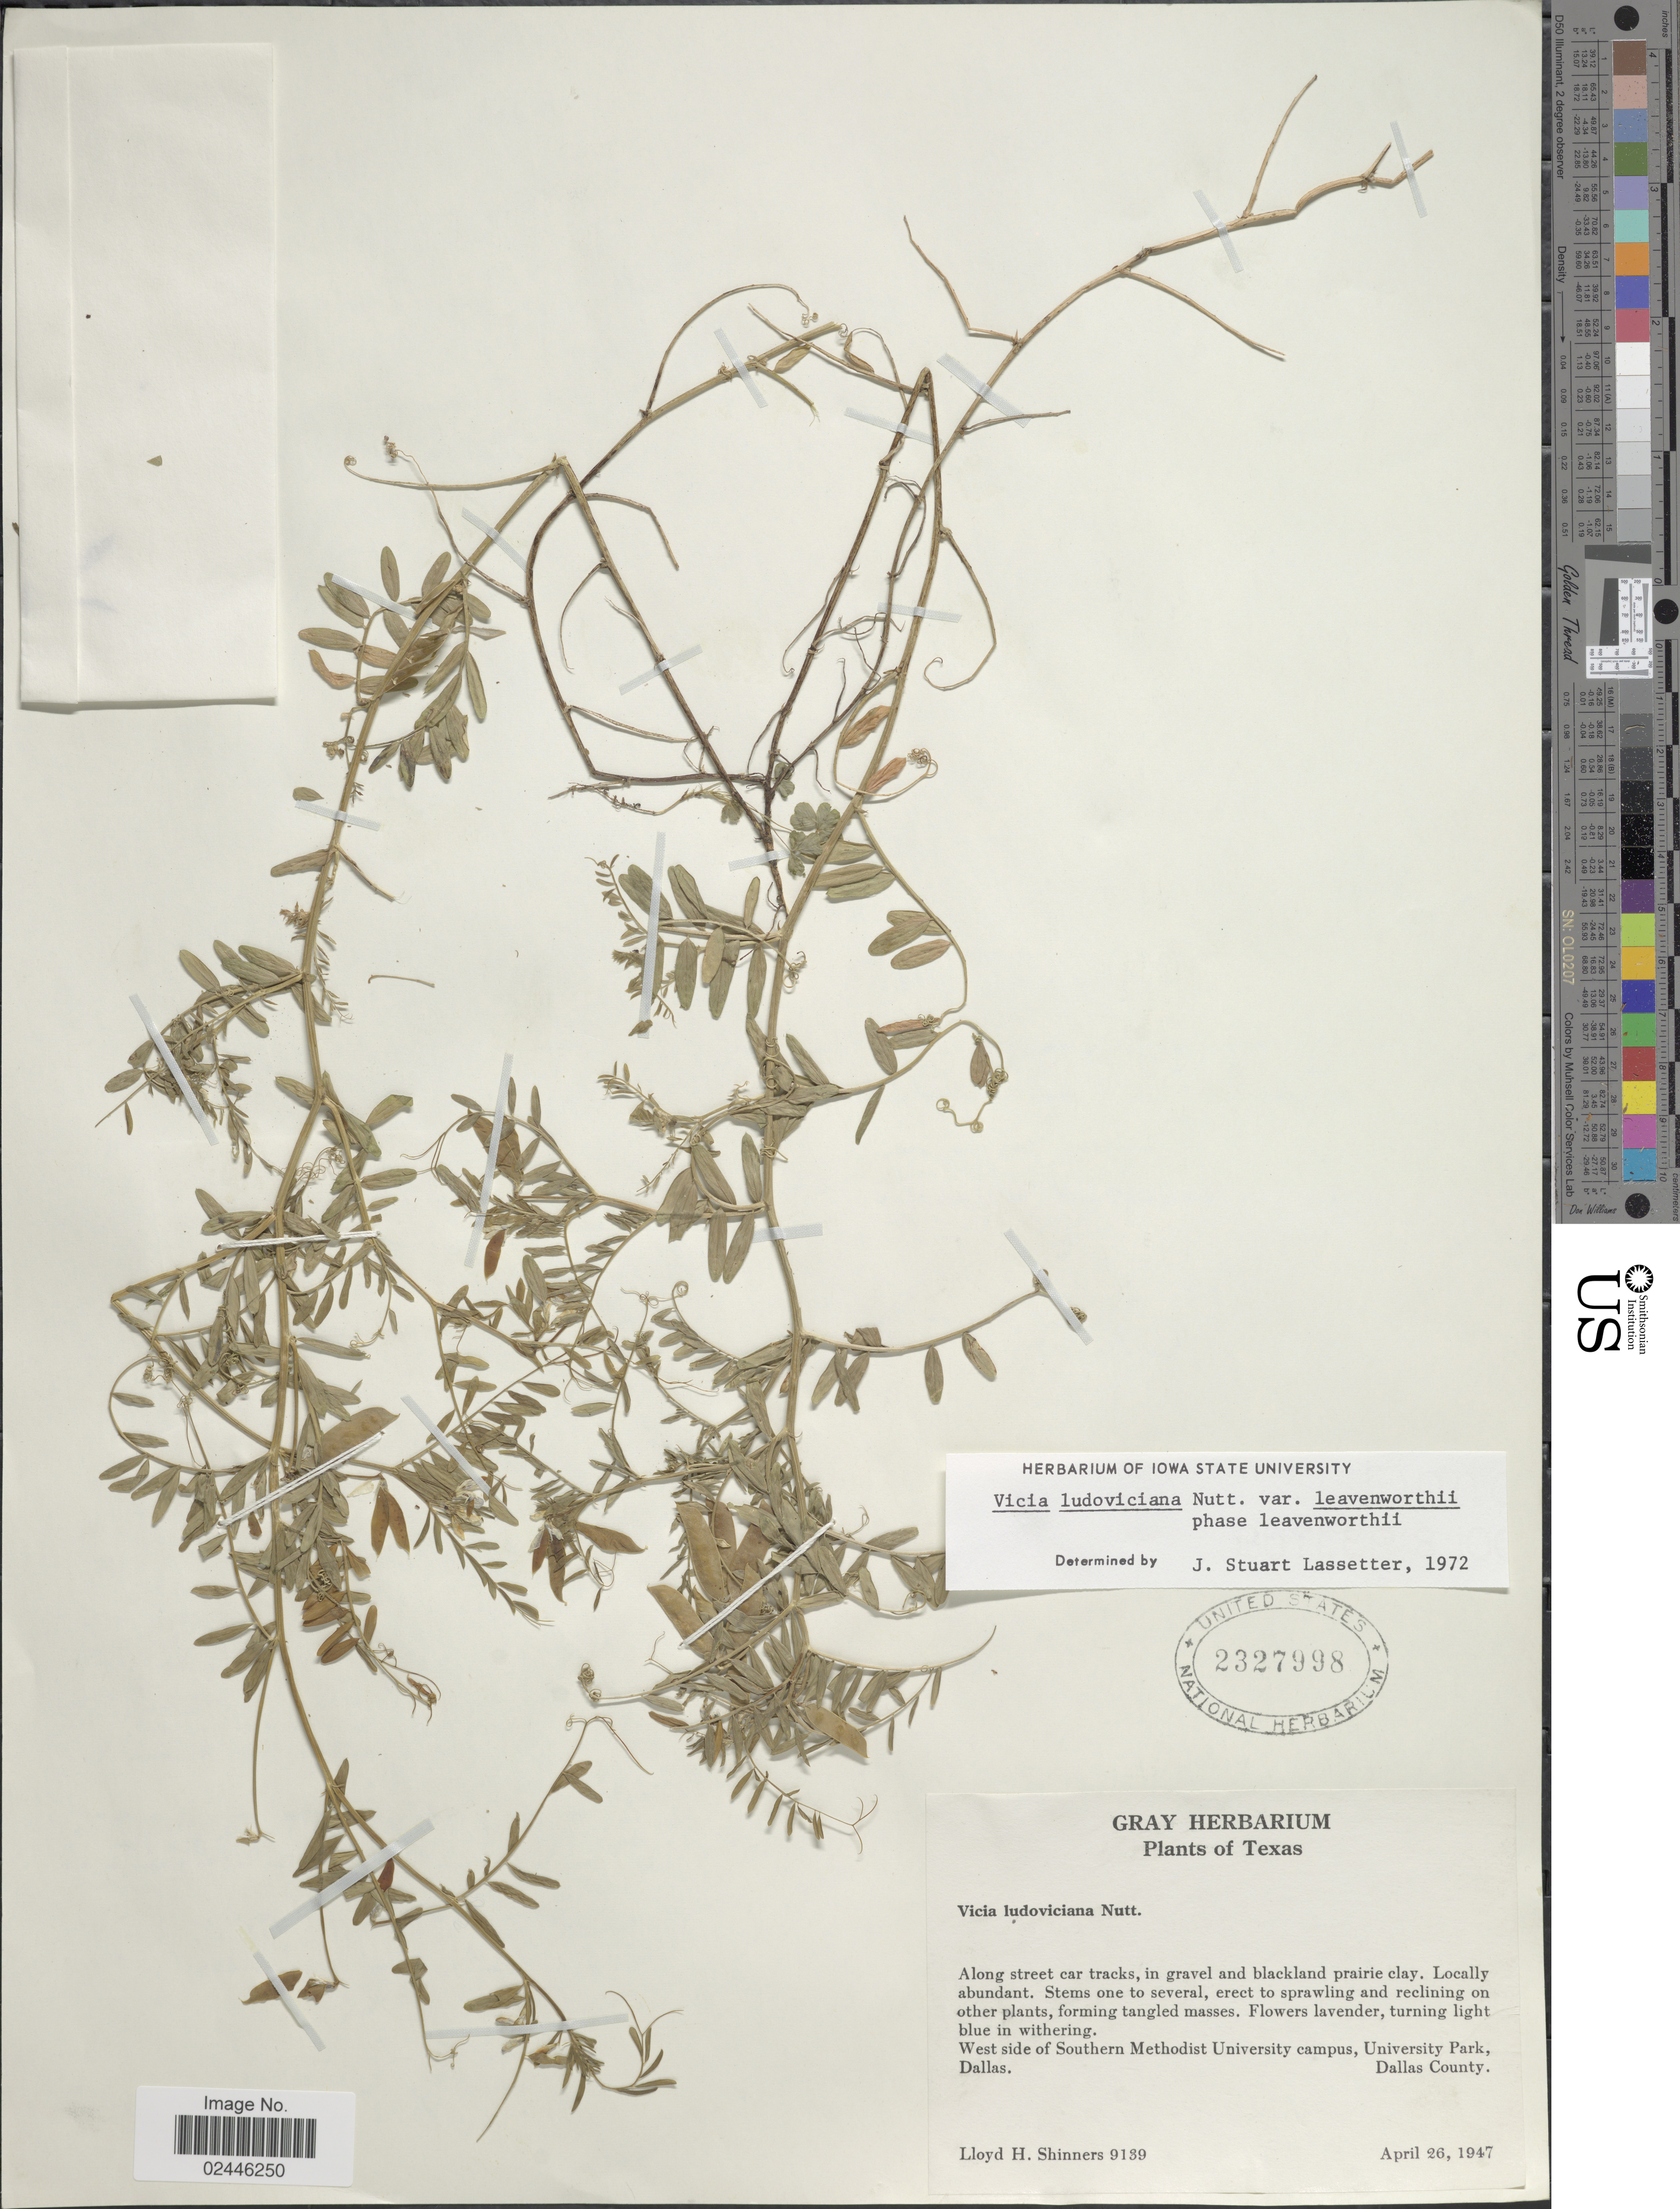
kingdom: Plantae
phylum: Tracheophyta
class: Magnoliopsida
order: Fabales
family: Fabaceae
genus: Vicia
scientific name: Vicia ludoviciana var. leavenworthii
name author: (Torr. & A. Gray) Broich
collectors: L. H. Shinners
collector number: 9139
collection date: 1947-04-26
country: United States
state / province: Texas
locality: Along street car tracks, in gravel and blackland prairie clay. West side of Southern Methodist University campus, University Park, Dallas. Dallas County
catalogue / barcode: US 2327998